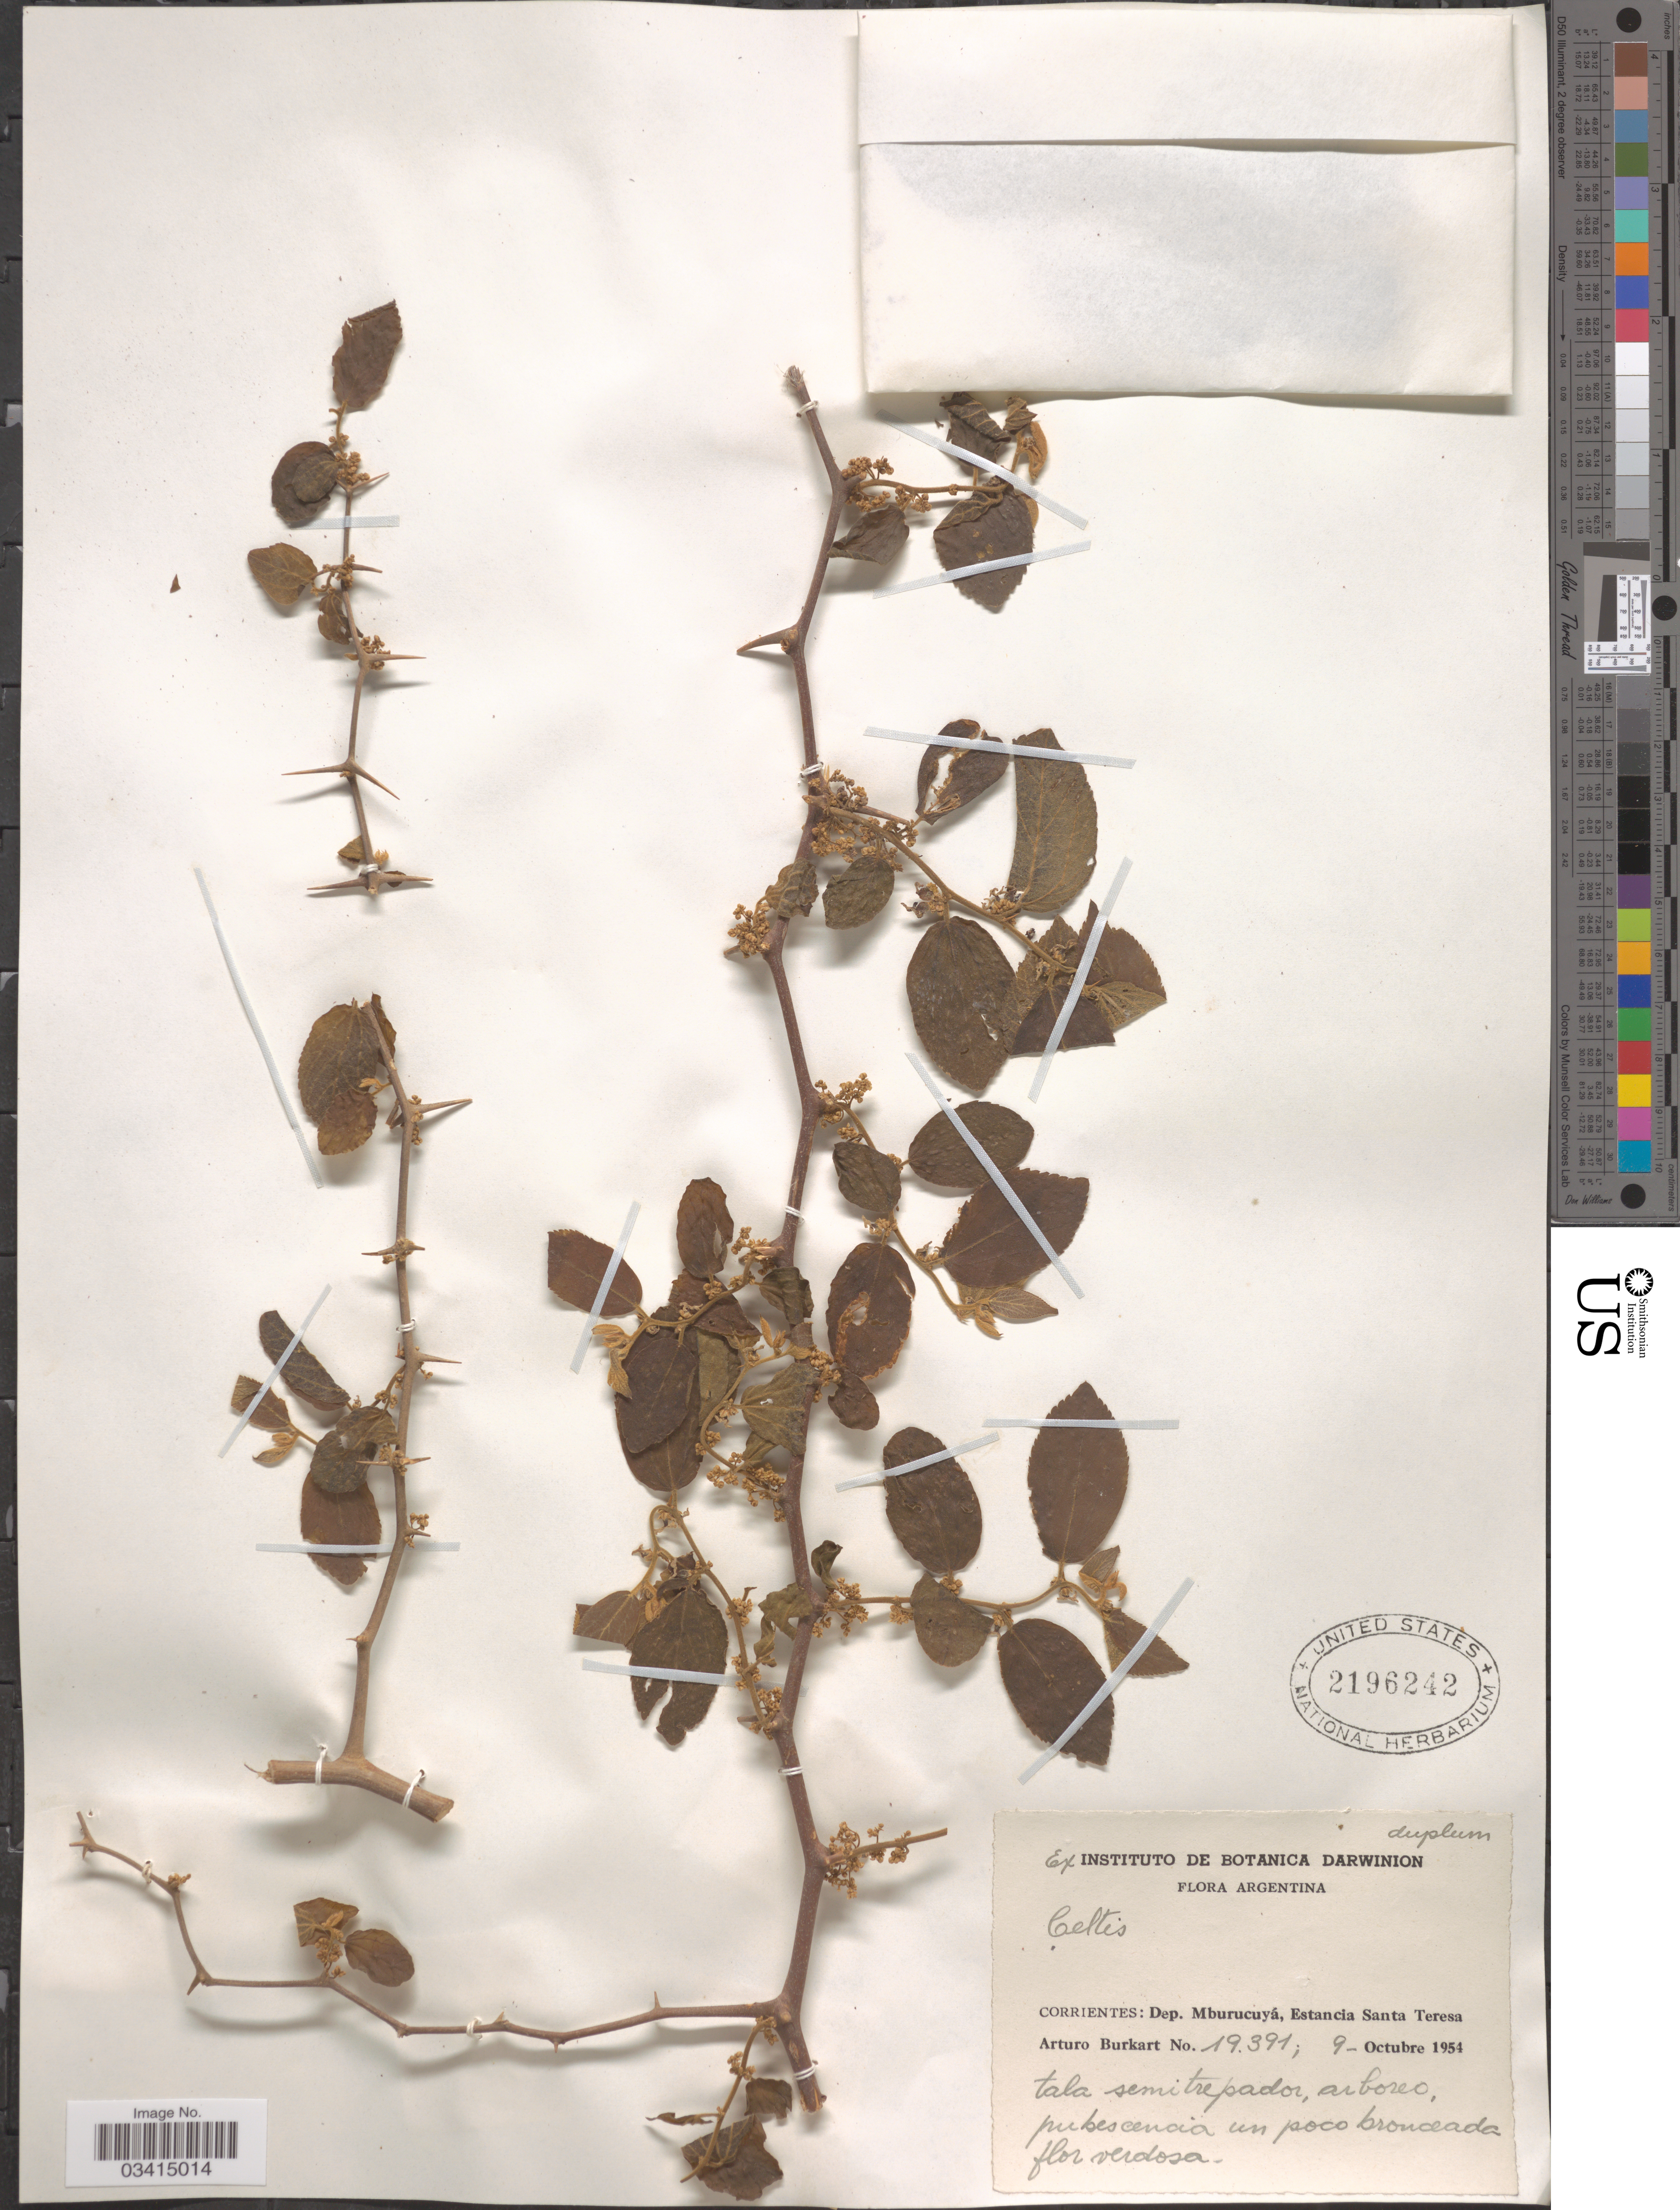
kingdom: Plantae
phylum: Tracheophyta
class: Magnoliopsida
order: Rosales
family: Cannabaceae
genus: Celtis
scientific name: Celtis sp.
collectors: A. E. Burkart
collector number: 19391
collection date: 1954-10-09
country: Argentina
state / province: Corrientes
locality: Dep. Mburucuyá, Estancia Santa Teresa.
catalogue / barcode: US 2196242